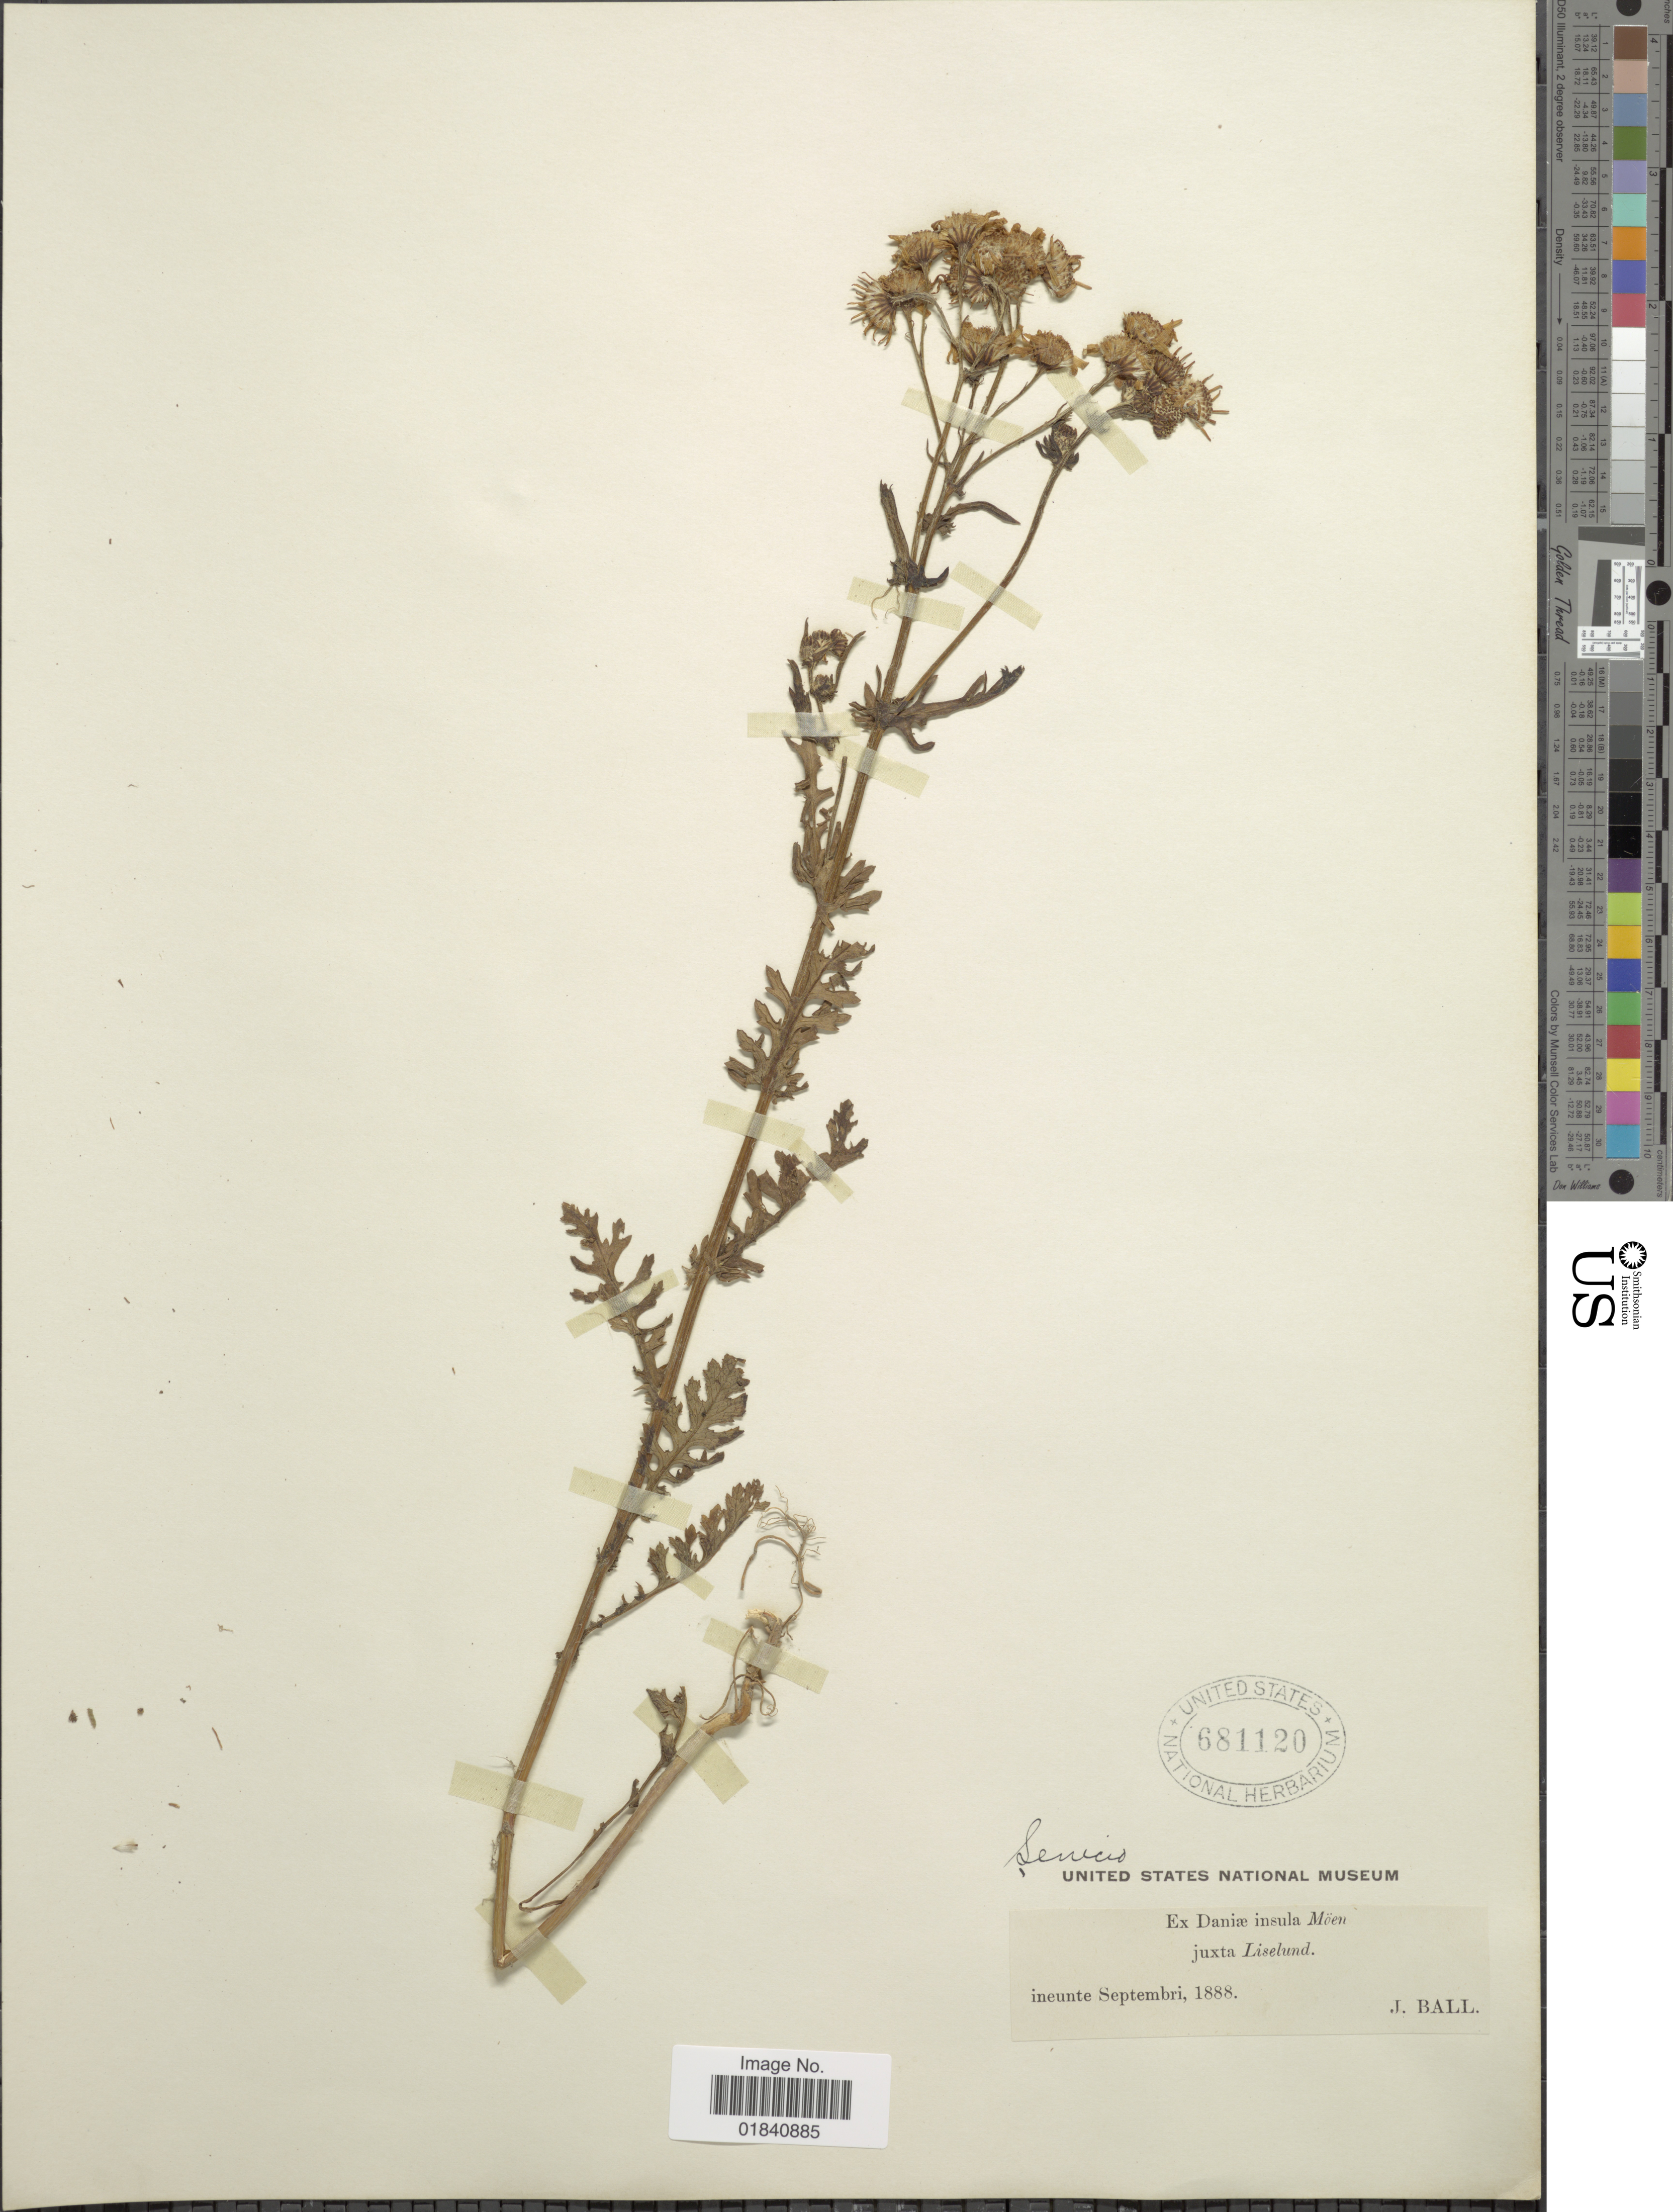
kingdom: Plantae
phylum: Tracheophyta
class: Magnoliopsida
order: Asterales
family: Asteraceae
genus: Senecio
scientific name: Senecio leucanthemifolius subsp. vernalis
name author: (Waldst. & Kit.) Greuter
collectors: J. Ball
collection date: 1888-09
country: Micronesia, Federated States of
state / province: Truk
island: Moen [Wono]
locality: Ex Daniae insula Möen juxta Liselund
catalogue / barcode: US 681120